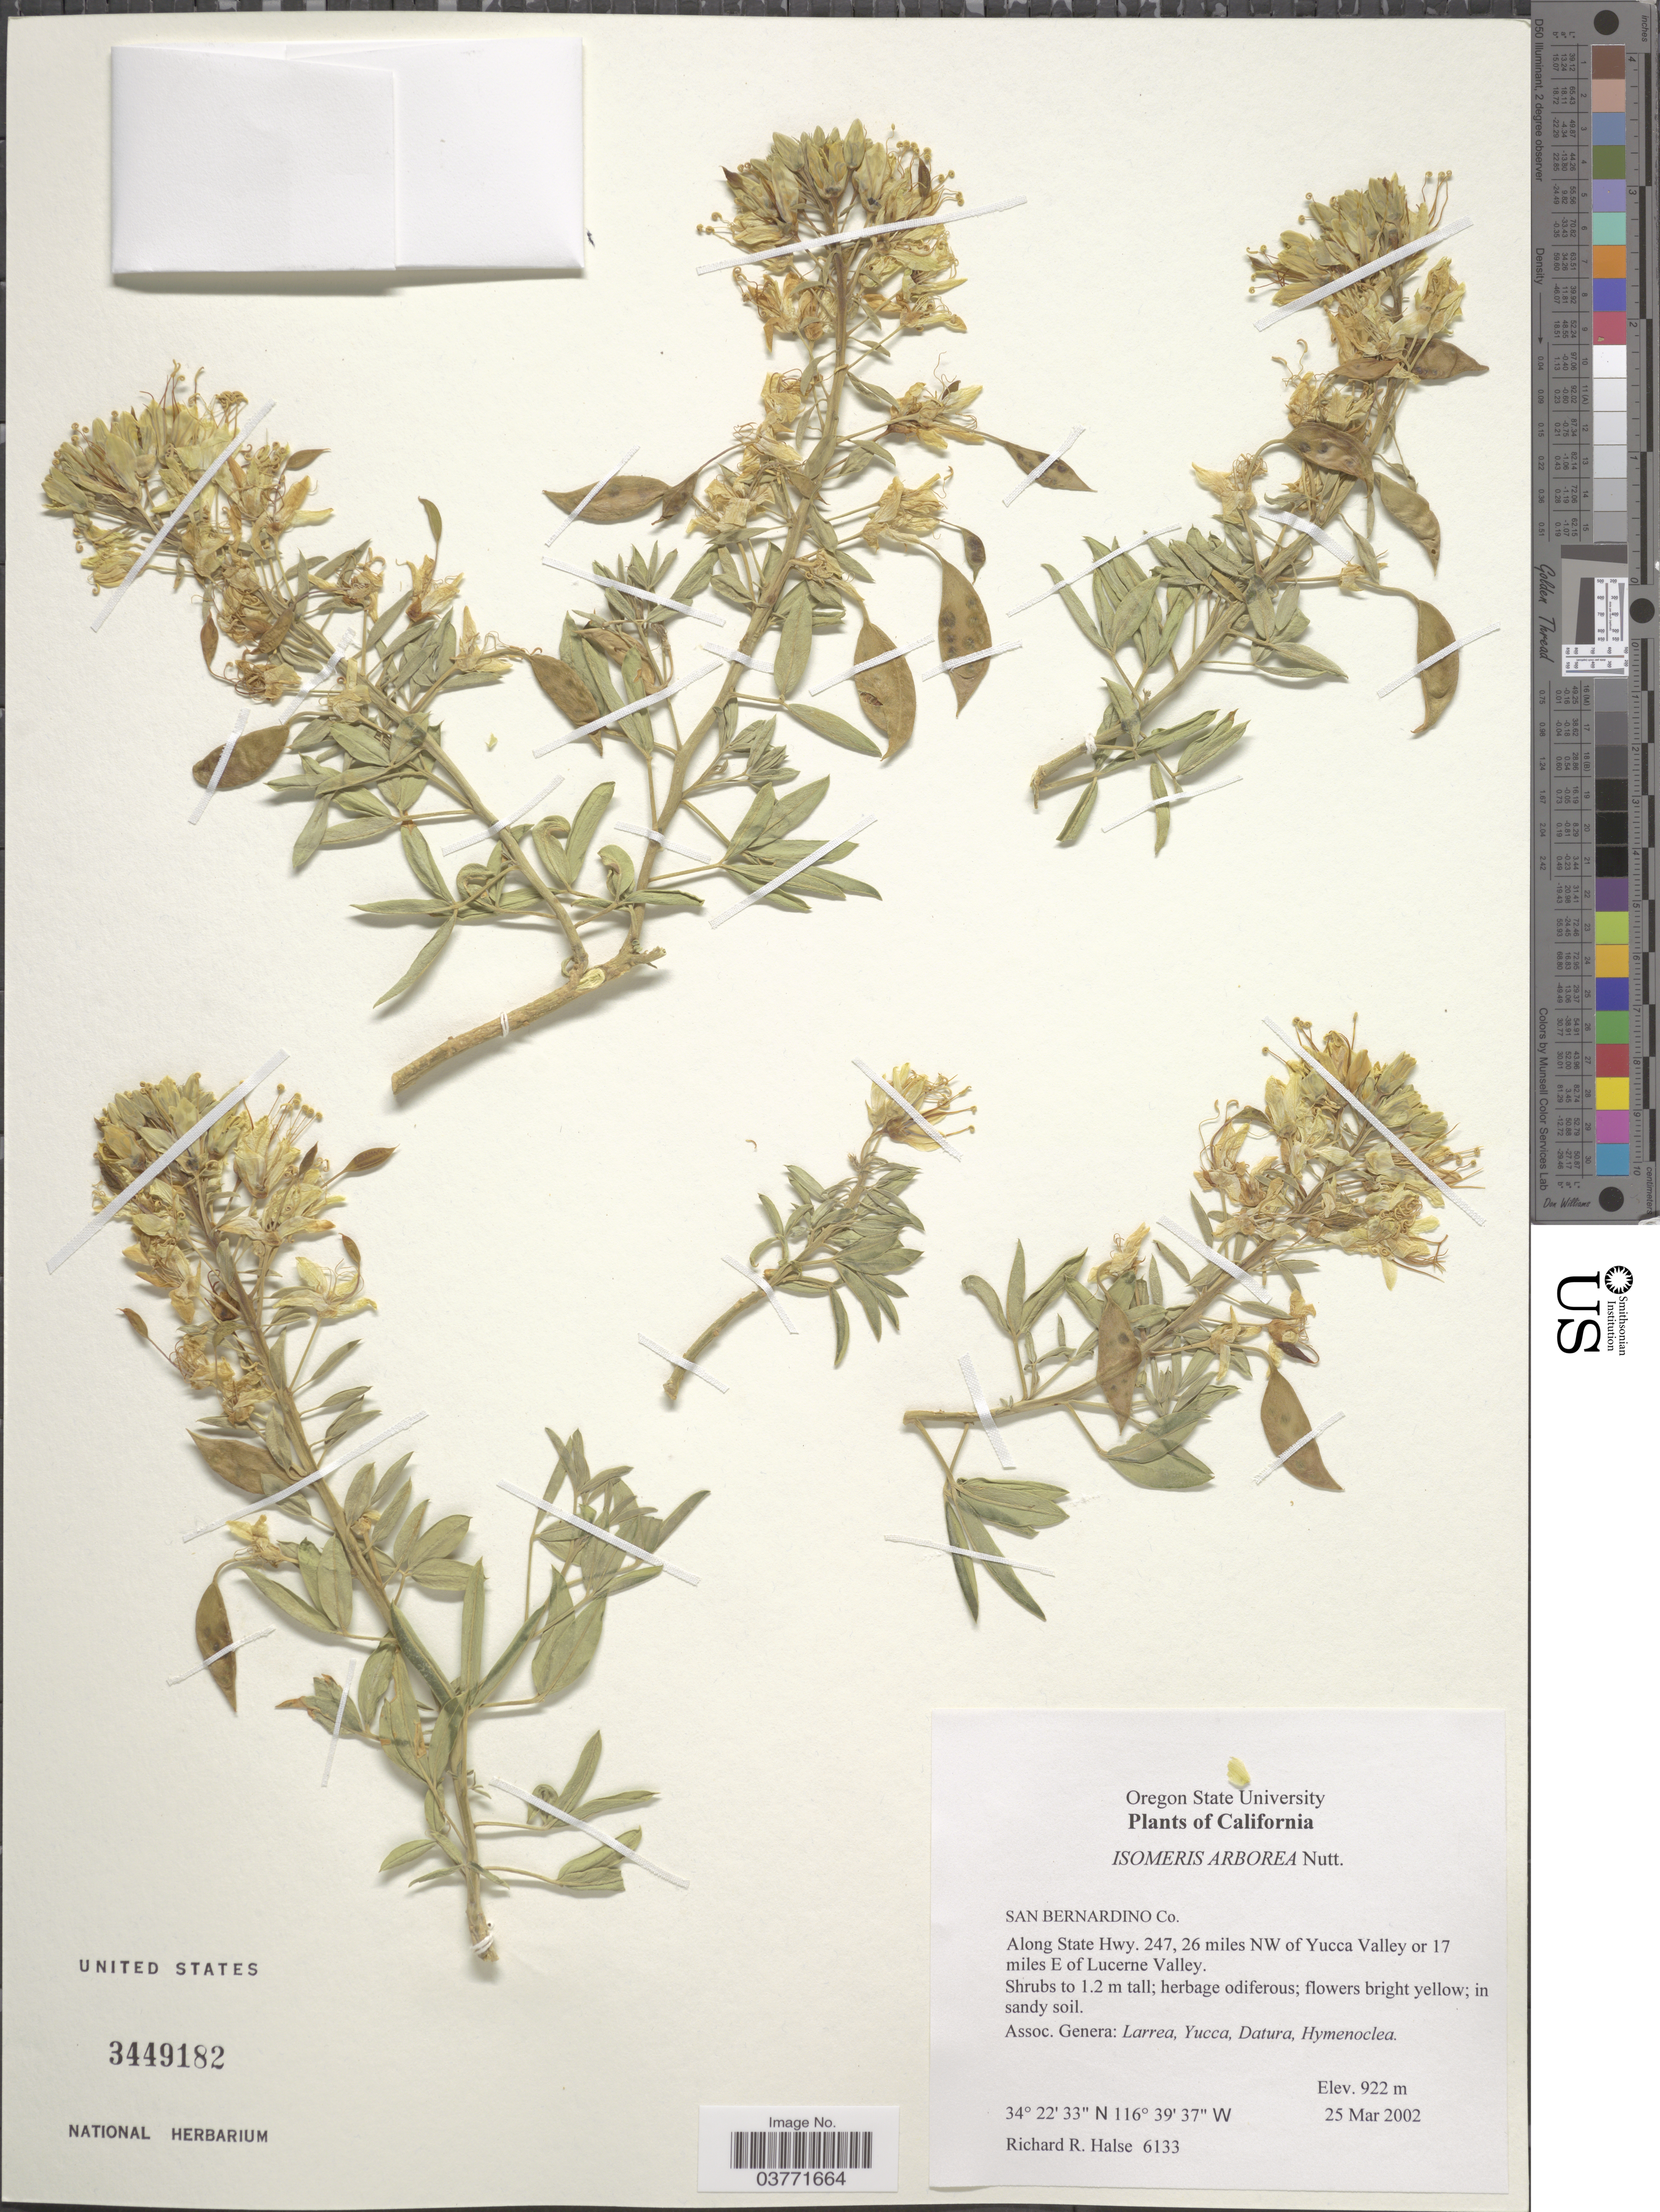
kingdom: Plantae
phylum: Tracheophyta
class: Magnoliopsida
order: Brassicales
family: Cleomaceae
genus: Cleomella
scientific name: Cleomella arborea var. angustata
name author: (Parish) Roalson & J.C. Hall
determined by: Strong, Mark T., (BOT), Smithsonian Institution - National Museum of Natural History (UNITED STATES)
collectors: R. Halse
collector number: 6133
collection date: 2002-03-25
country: United States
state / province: California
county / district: San Bernardino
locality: San Bernardino Co. Along State Hwy. 247, 26 miles NW of Yucca Valley or 17 miles E of Lucerne Valley.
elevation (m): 922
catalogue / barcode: US 3449182